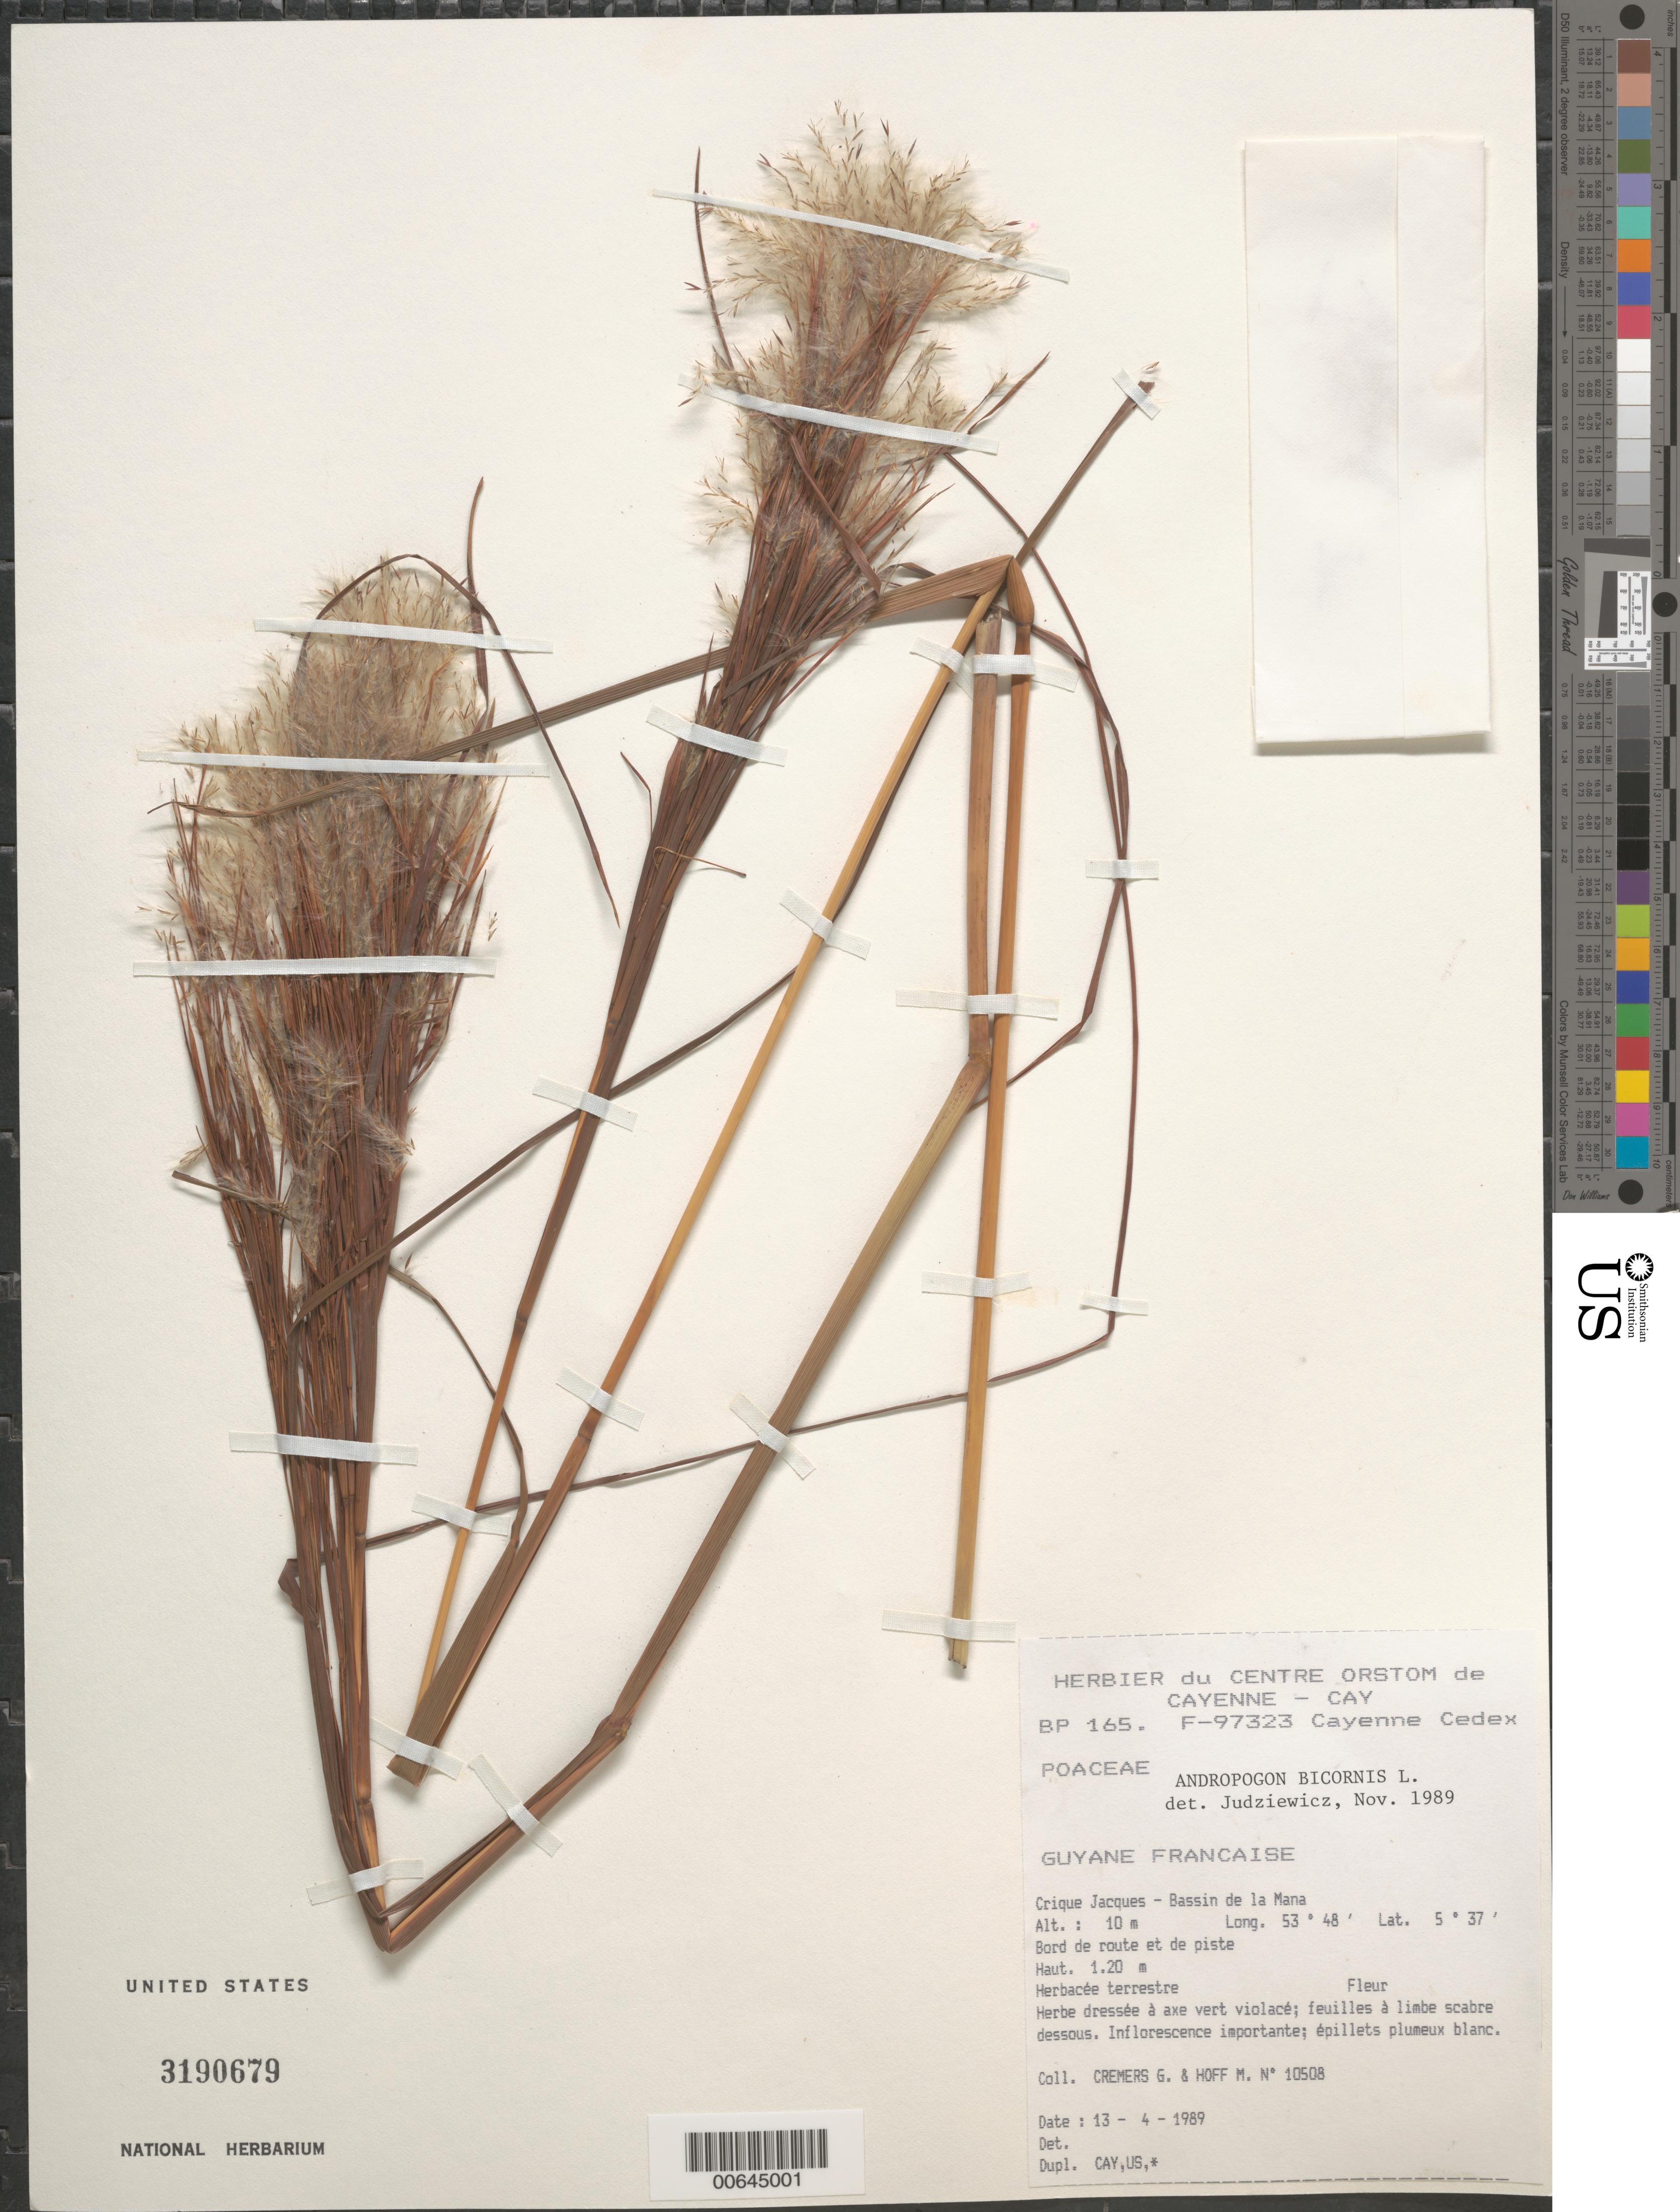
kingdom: Plantae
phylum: Tracheophyta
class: Liliopsida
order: Poales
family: Poaceae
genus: Andropogon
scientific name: Andropogon bicornis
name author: L.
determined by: Judziewicz, E. J.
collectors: G. Cremers & M. Hoff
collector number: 10508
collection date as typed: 13-Apr-89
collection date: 1989-04-13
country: French Guiana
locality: Crique Jacques, Bassin de la Mana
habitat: Along road and trail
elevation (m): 10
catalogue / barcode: US 3190679